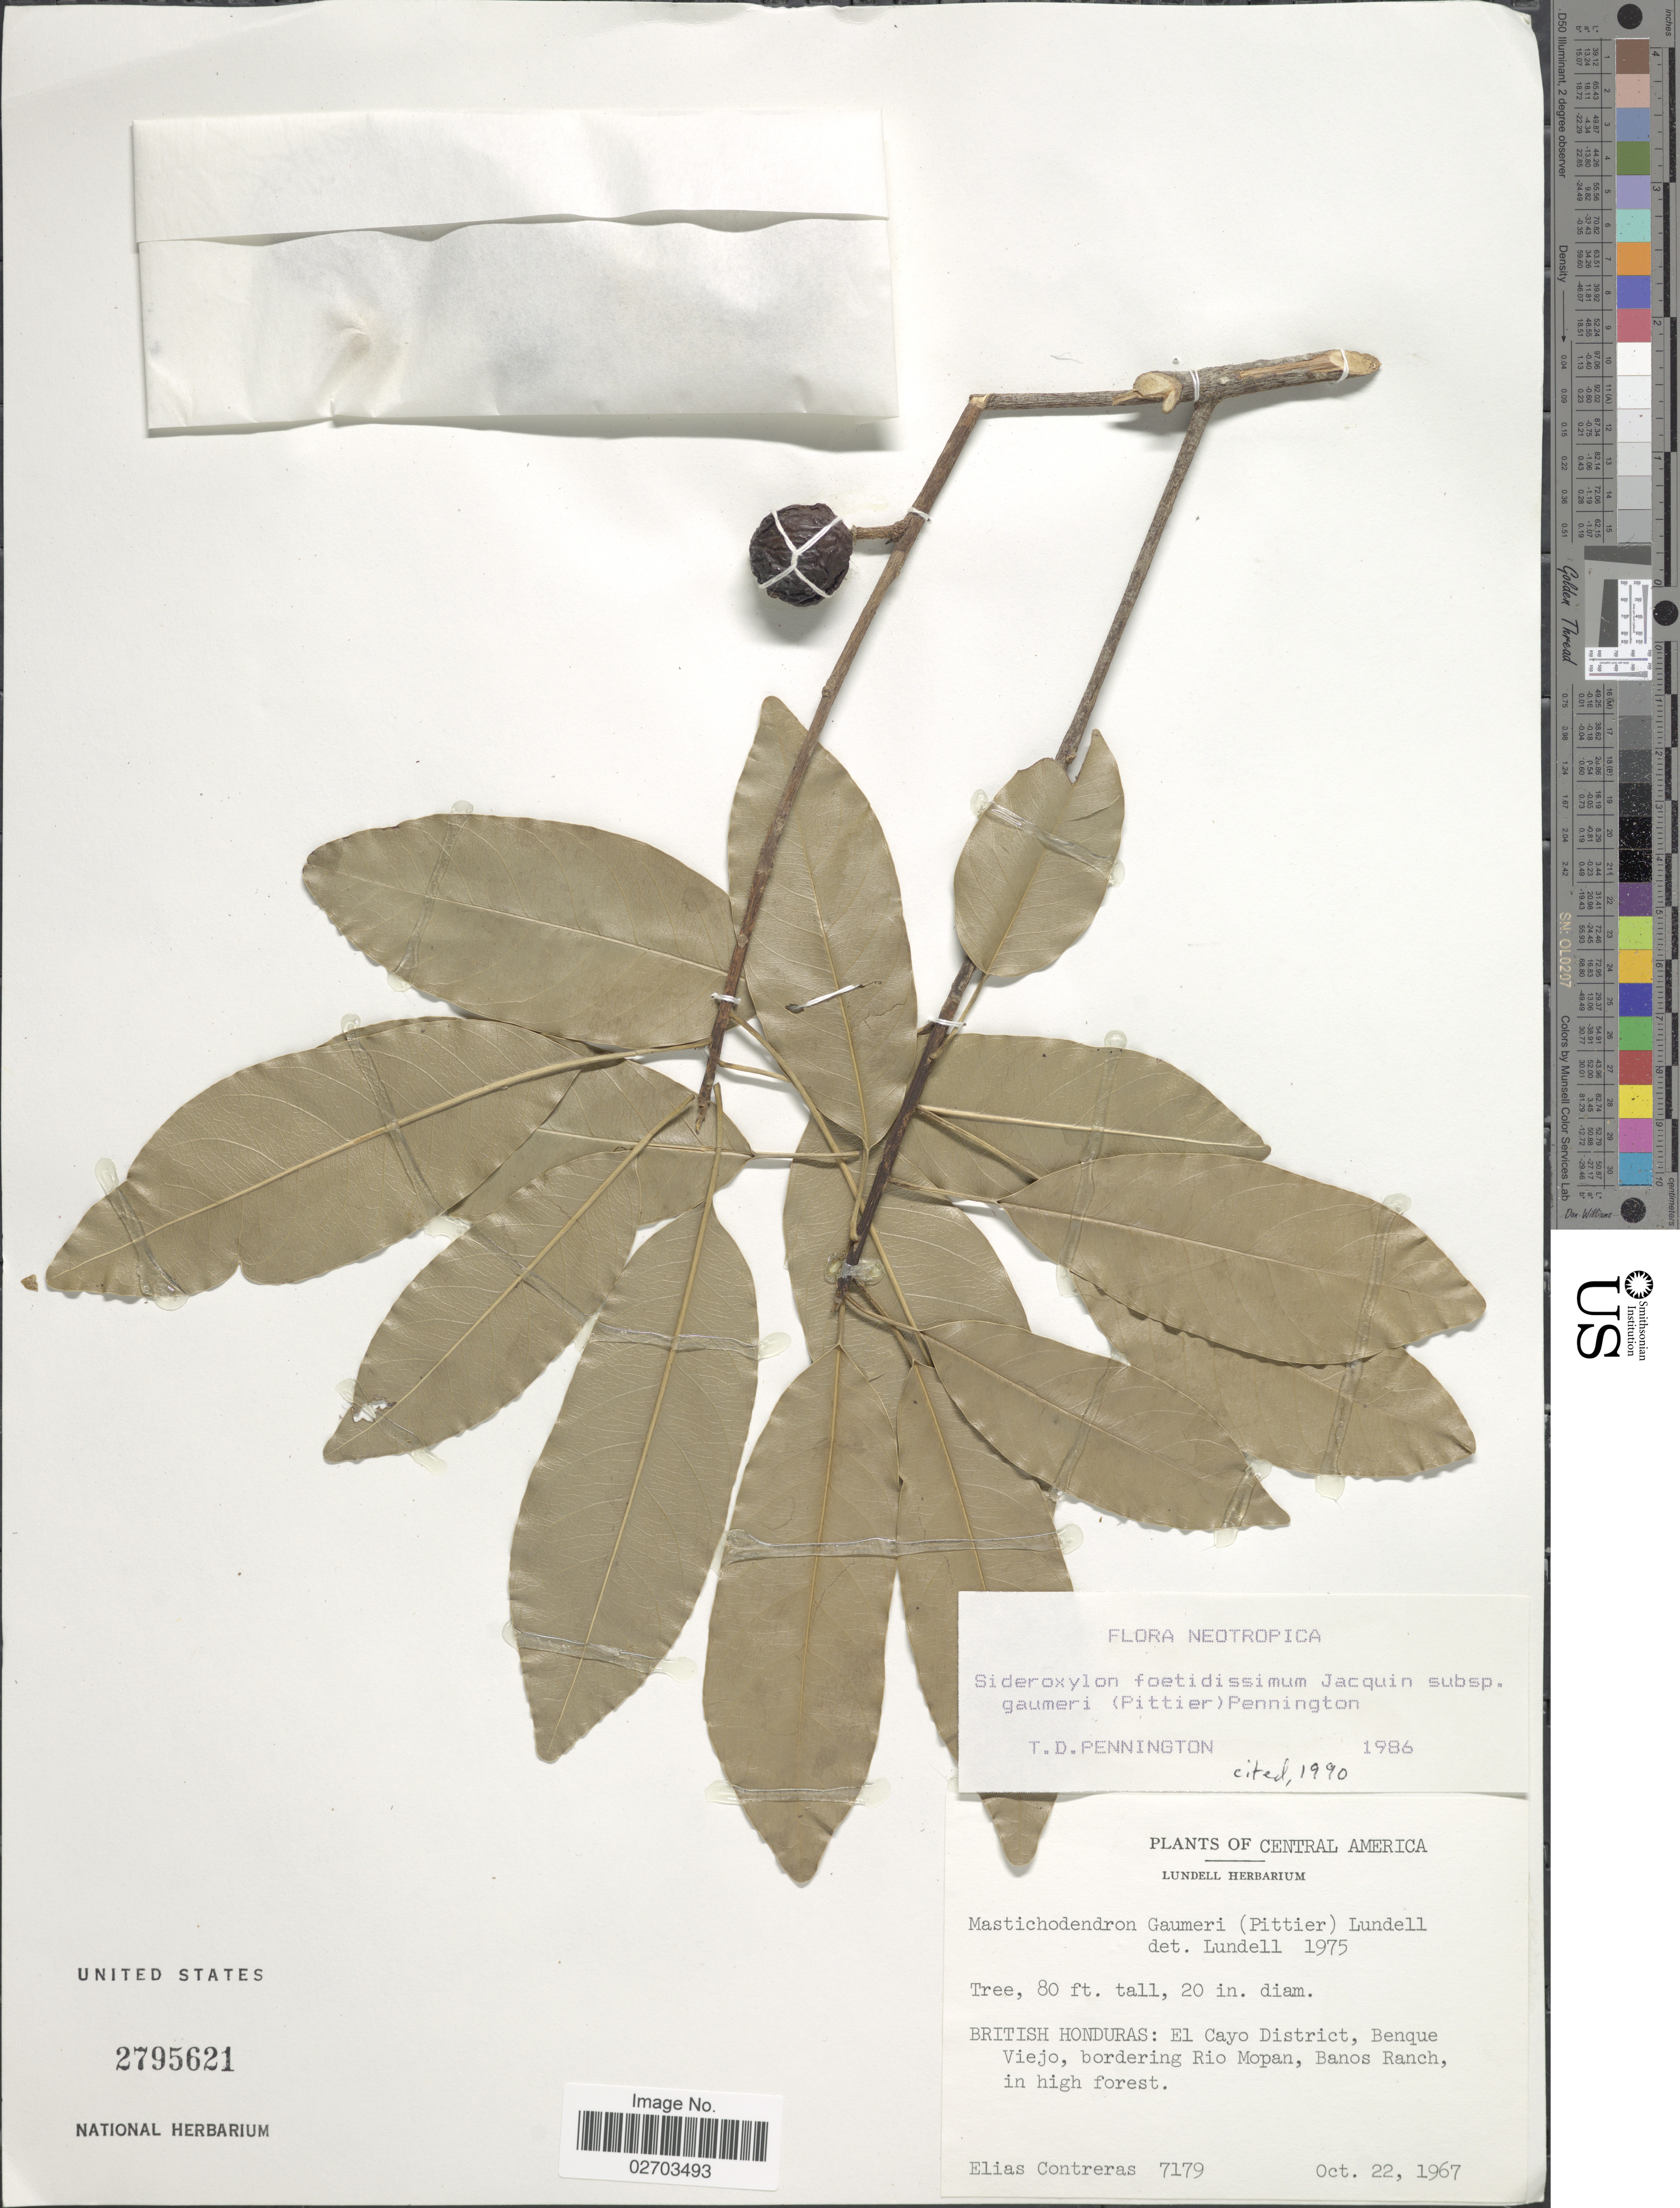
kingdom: Plantae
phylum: Tracheophyta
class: Magnoliopsida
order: Ericales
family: Sapotaceae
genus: Sideroxylon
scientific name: Sideroxylon foetidissimum subsp. gaumeri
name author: (Pittier) T.D. Penn.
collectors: E. Contreras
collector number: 7179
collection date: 1967-10-22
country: Belize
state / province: Cayo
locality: British Honduras: El Cayo District, Benque Viejo, bordering Rio Mopan, Banos Ranch, in high forest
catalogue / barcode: US 2795621